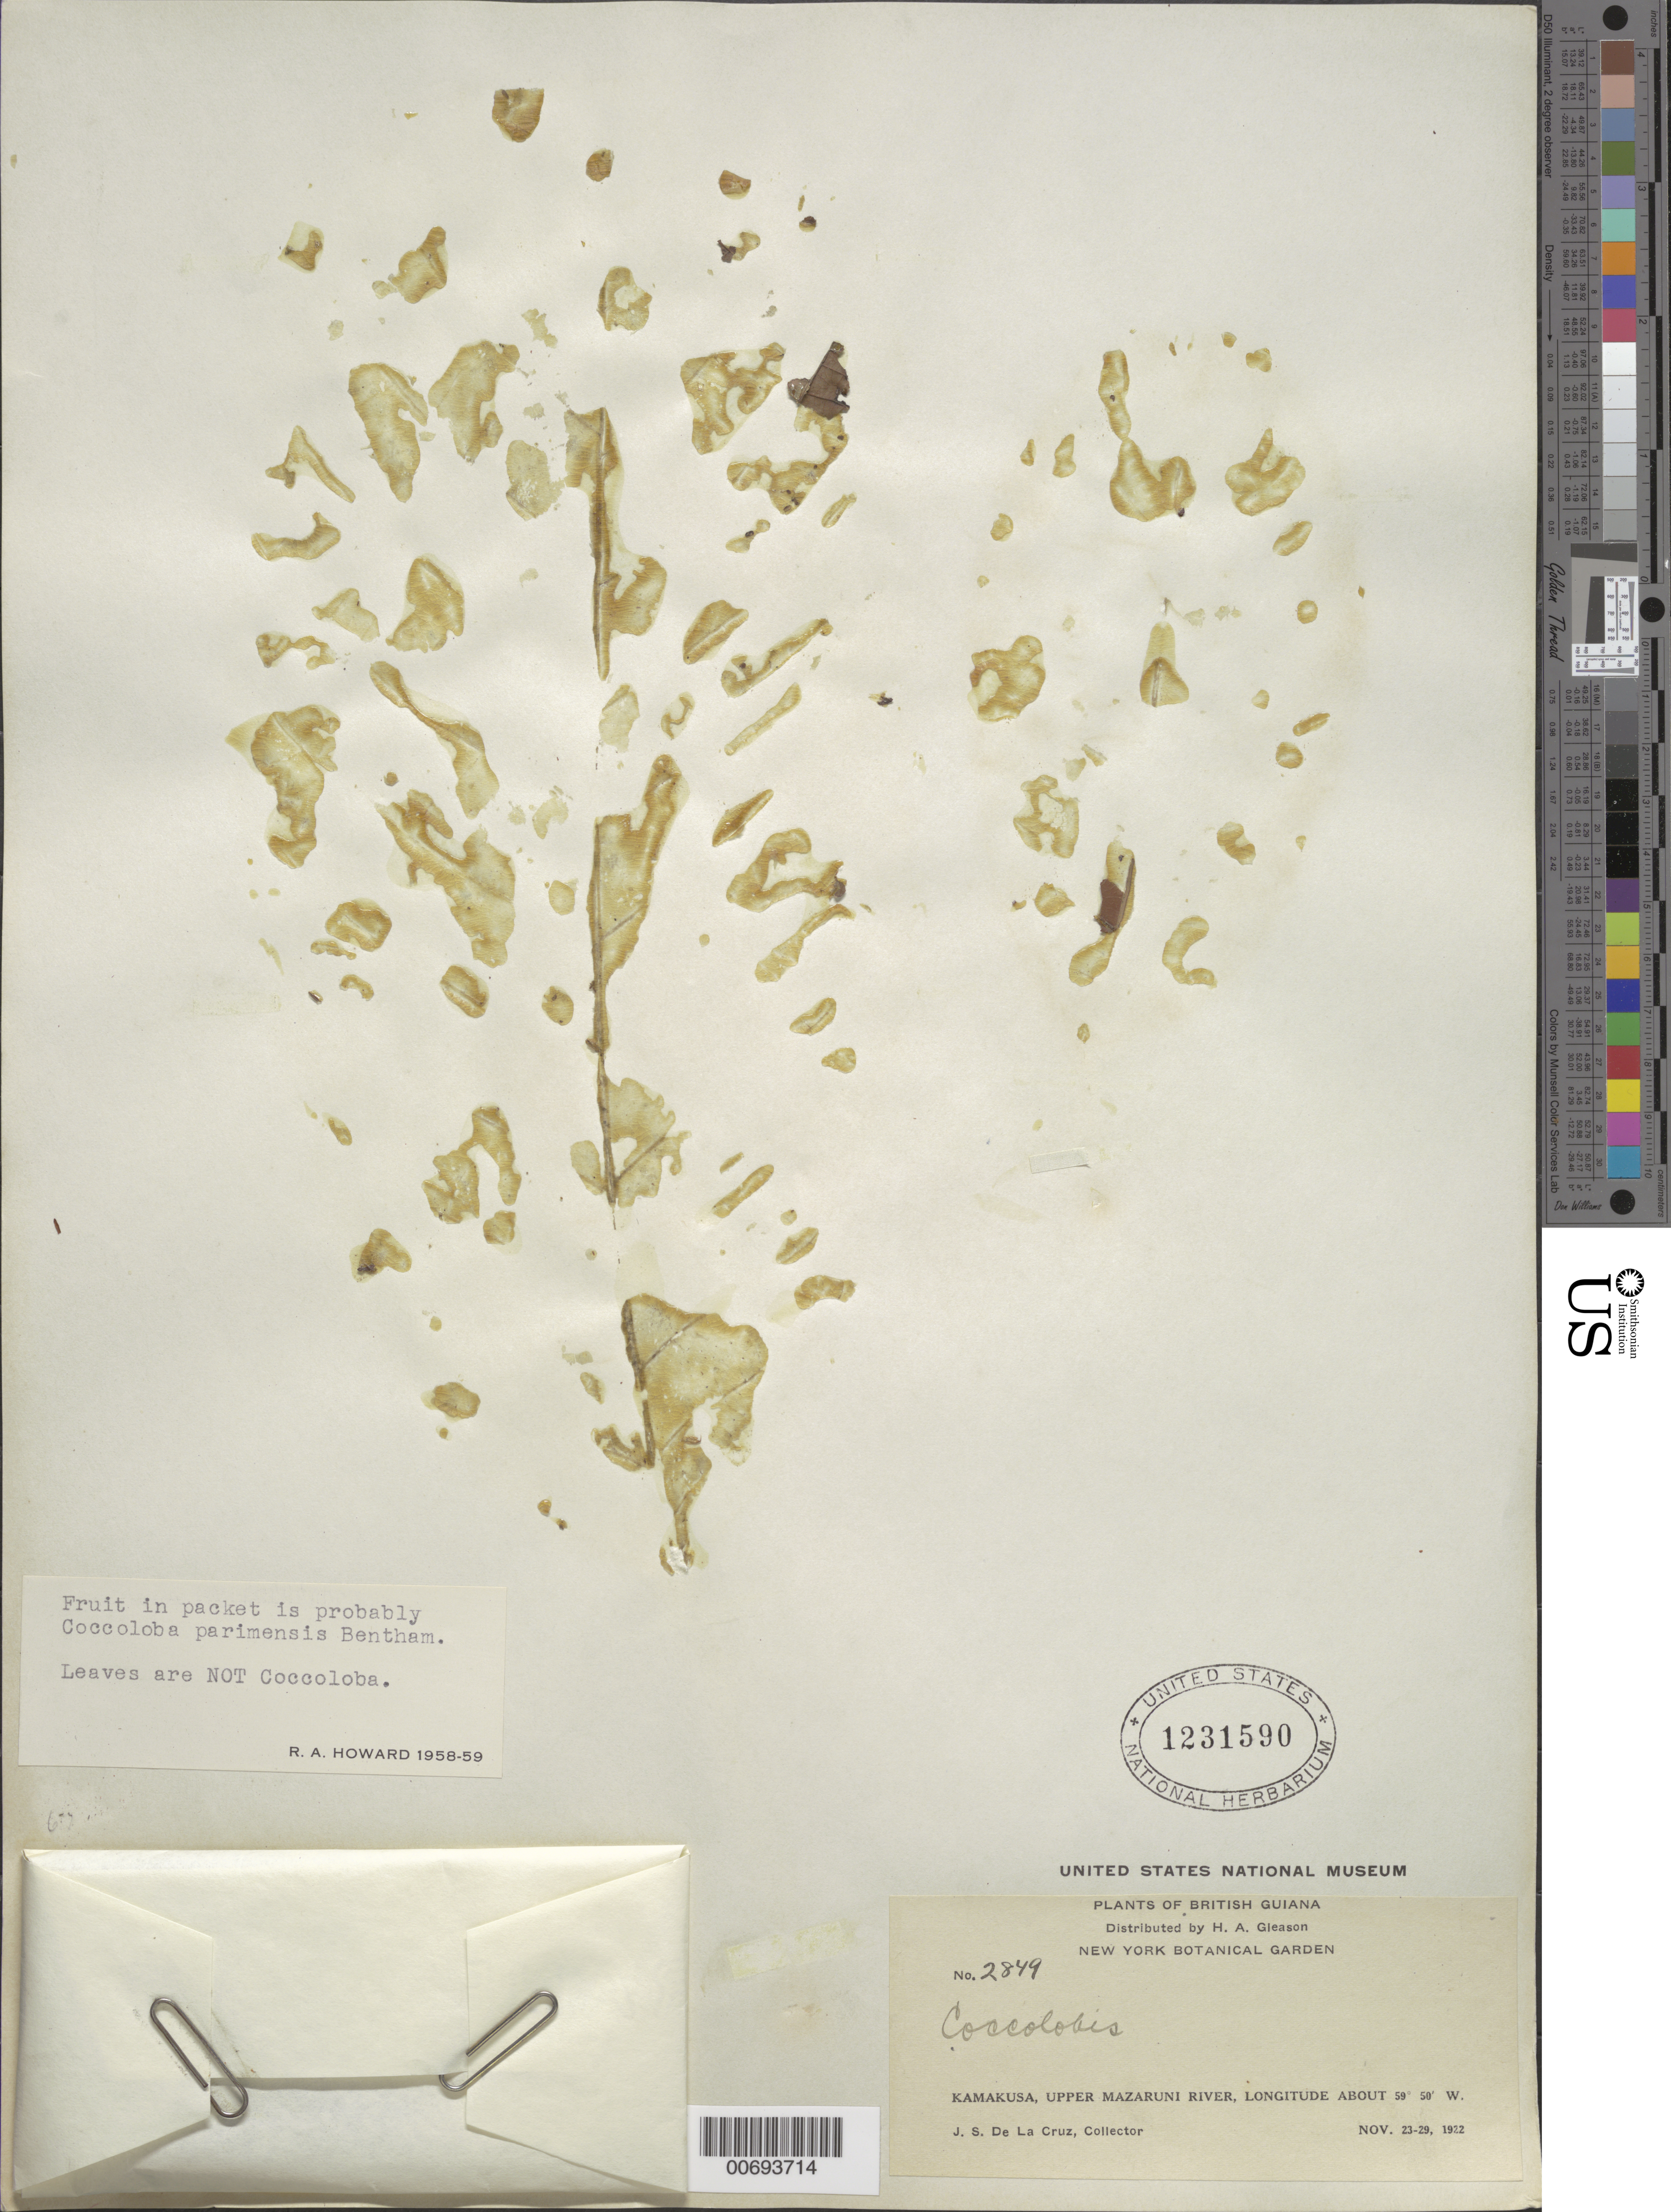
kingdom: Plantae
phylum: Tracheophyta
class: Magnoliopsida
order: Caryophyllales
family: Polygonaceae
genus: Coccoloba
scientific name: Coccoloba sp.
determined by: Howard, R. A.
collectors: J. S. de la Cruz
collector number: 2849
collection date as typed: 23-Nov-22 to 29-Nov-22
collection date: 1922-11-23/1922-11-29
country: Guyana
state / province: Cuyuni-Mazaruni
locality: Kamakusa, Upper Mazaruni R.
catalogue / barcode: US 1231590